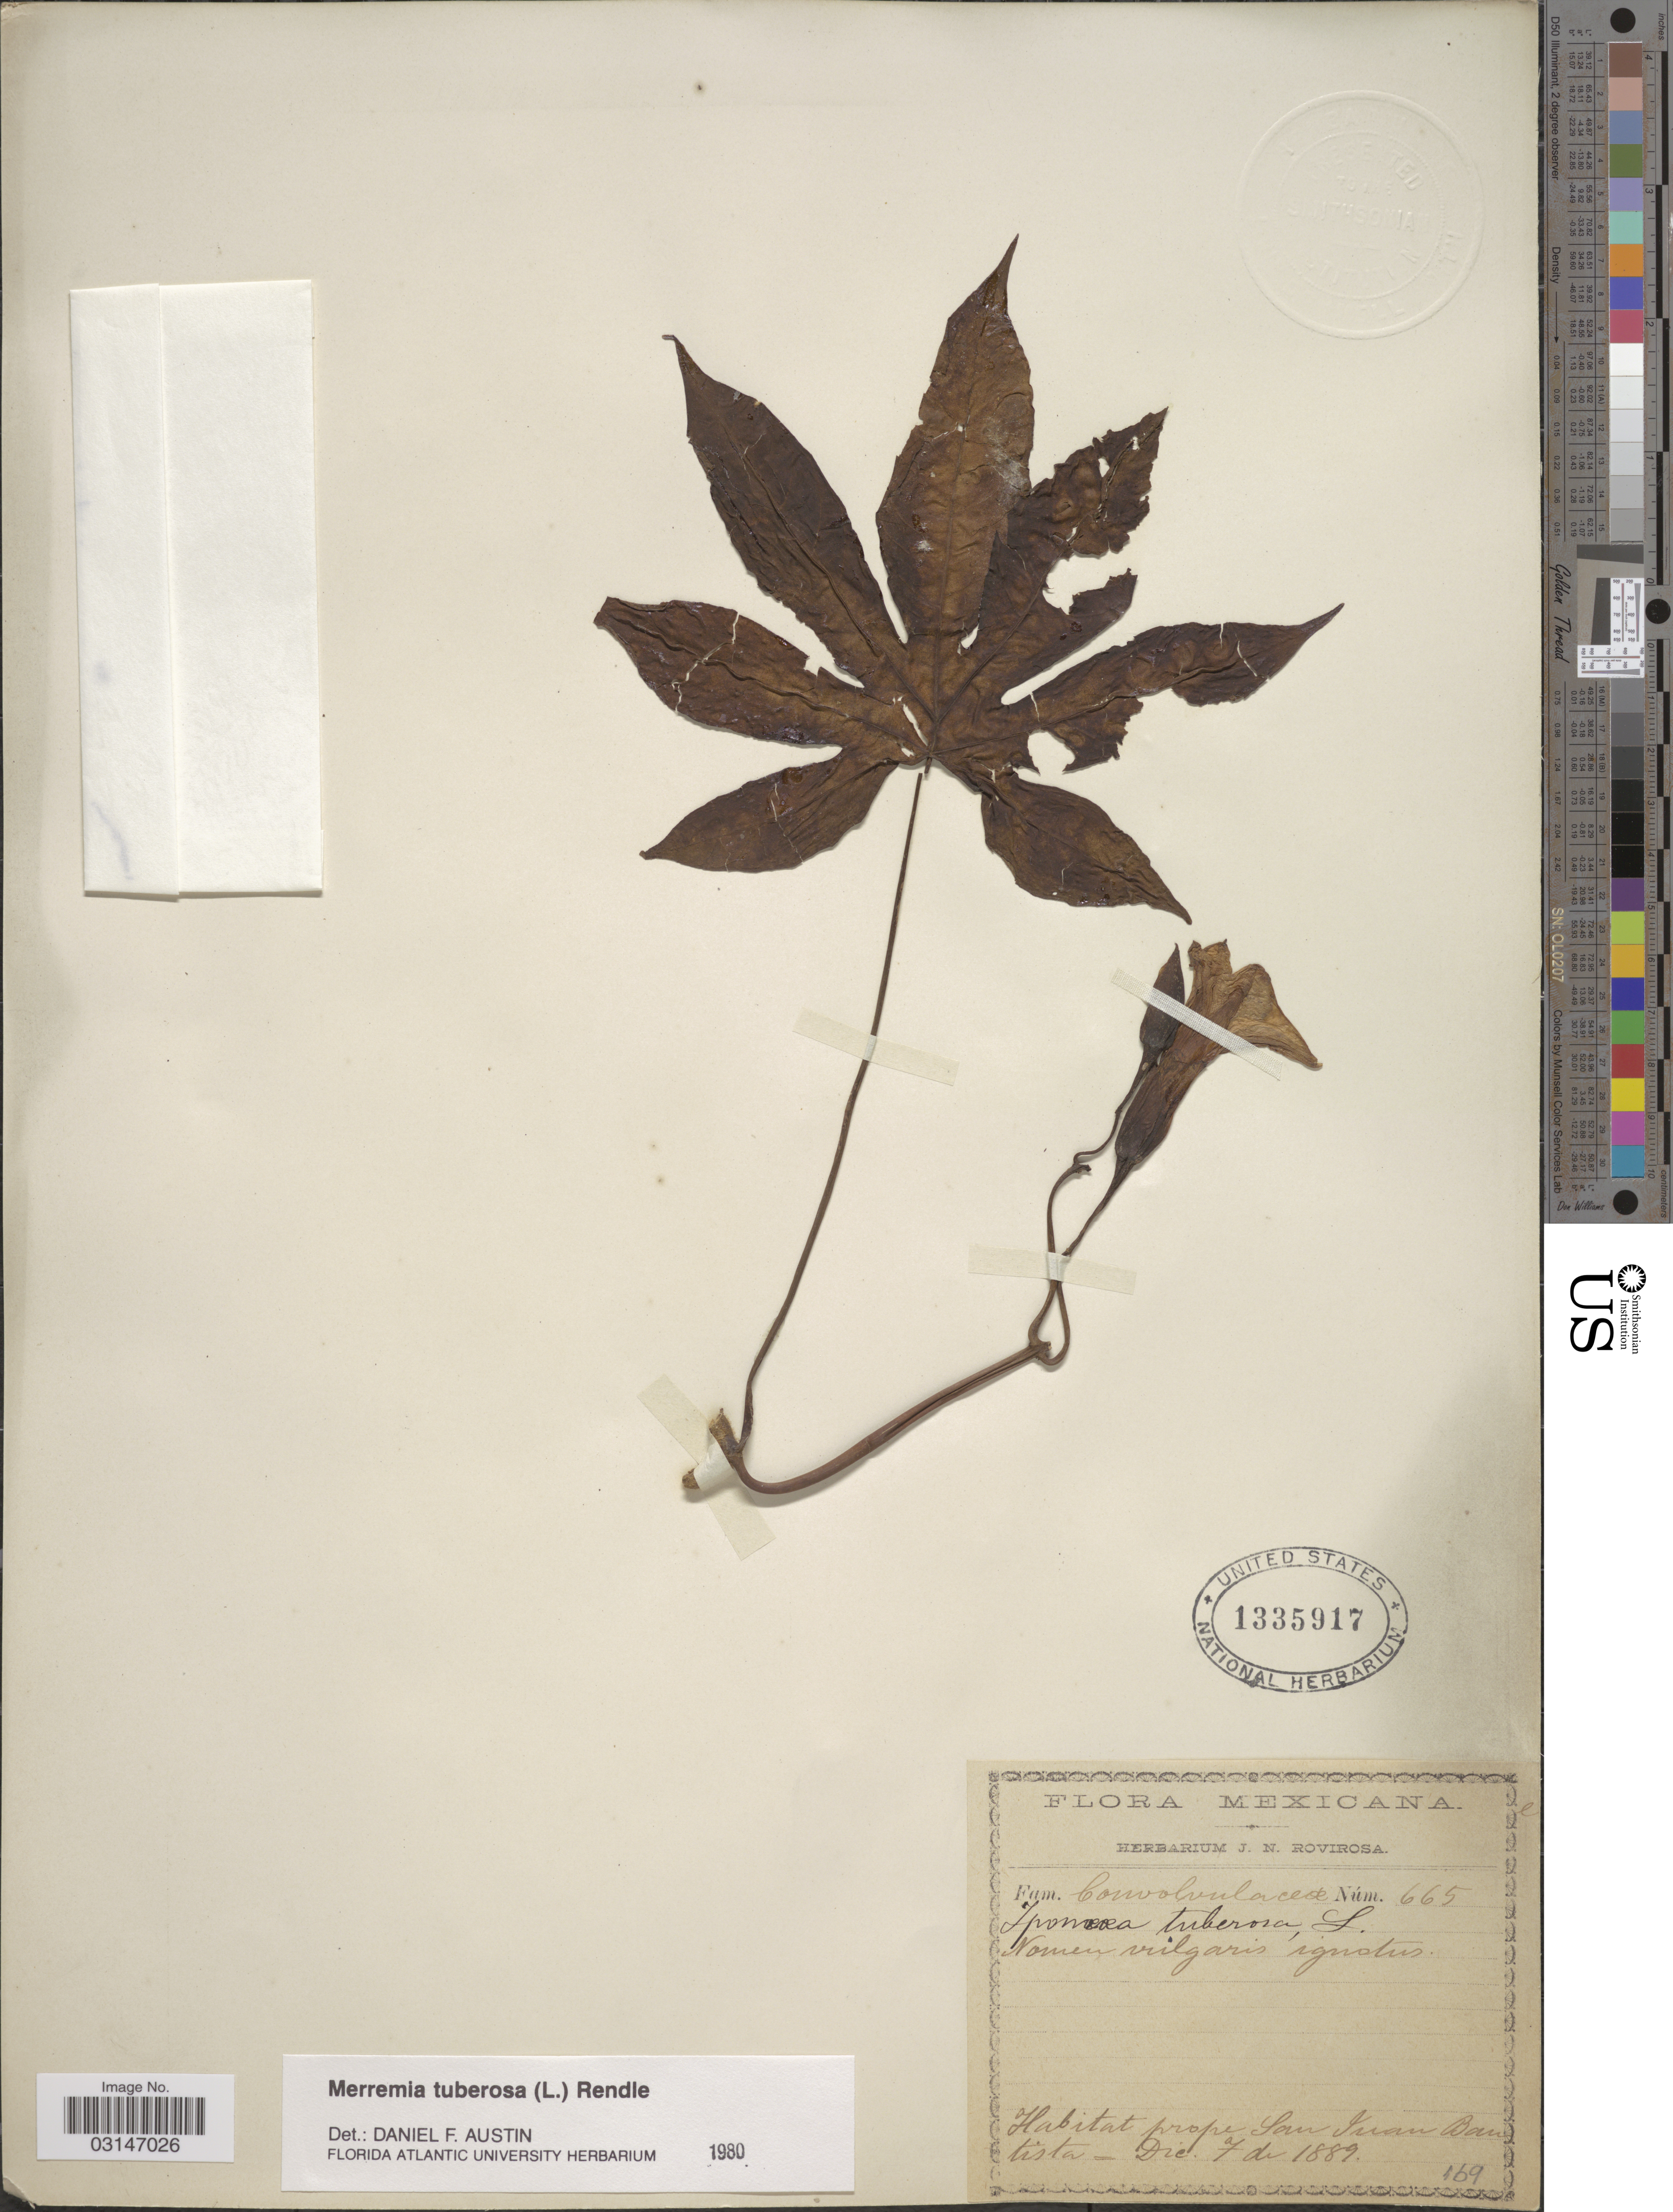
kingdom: Plantae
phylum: Tracheophyta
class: Magnoliopsida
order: Solanales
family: Convolvulaceae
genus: Distimake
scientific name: Distimake tuberosus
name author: (L.) A. R. Simões & Staples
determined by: Strong, Mark T., (BOT), Smithsonian Institution - National Museum of Natural History (UNITED STATES)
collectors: ex herb. J. N. Rovirosa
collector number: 665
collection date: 1889-12-07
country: Mexico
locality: Prope San Juan Bantista.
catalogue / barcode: US 1335917